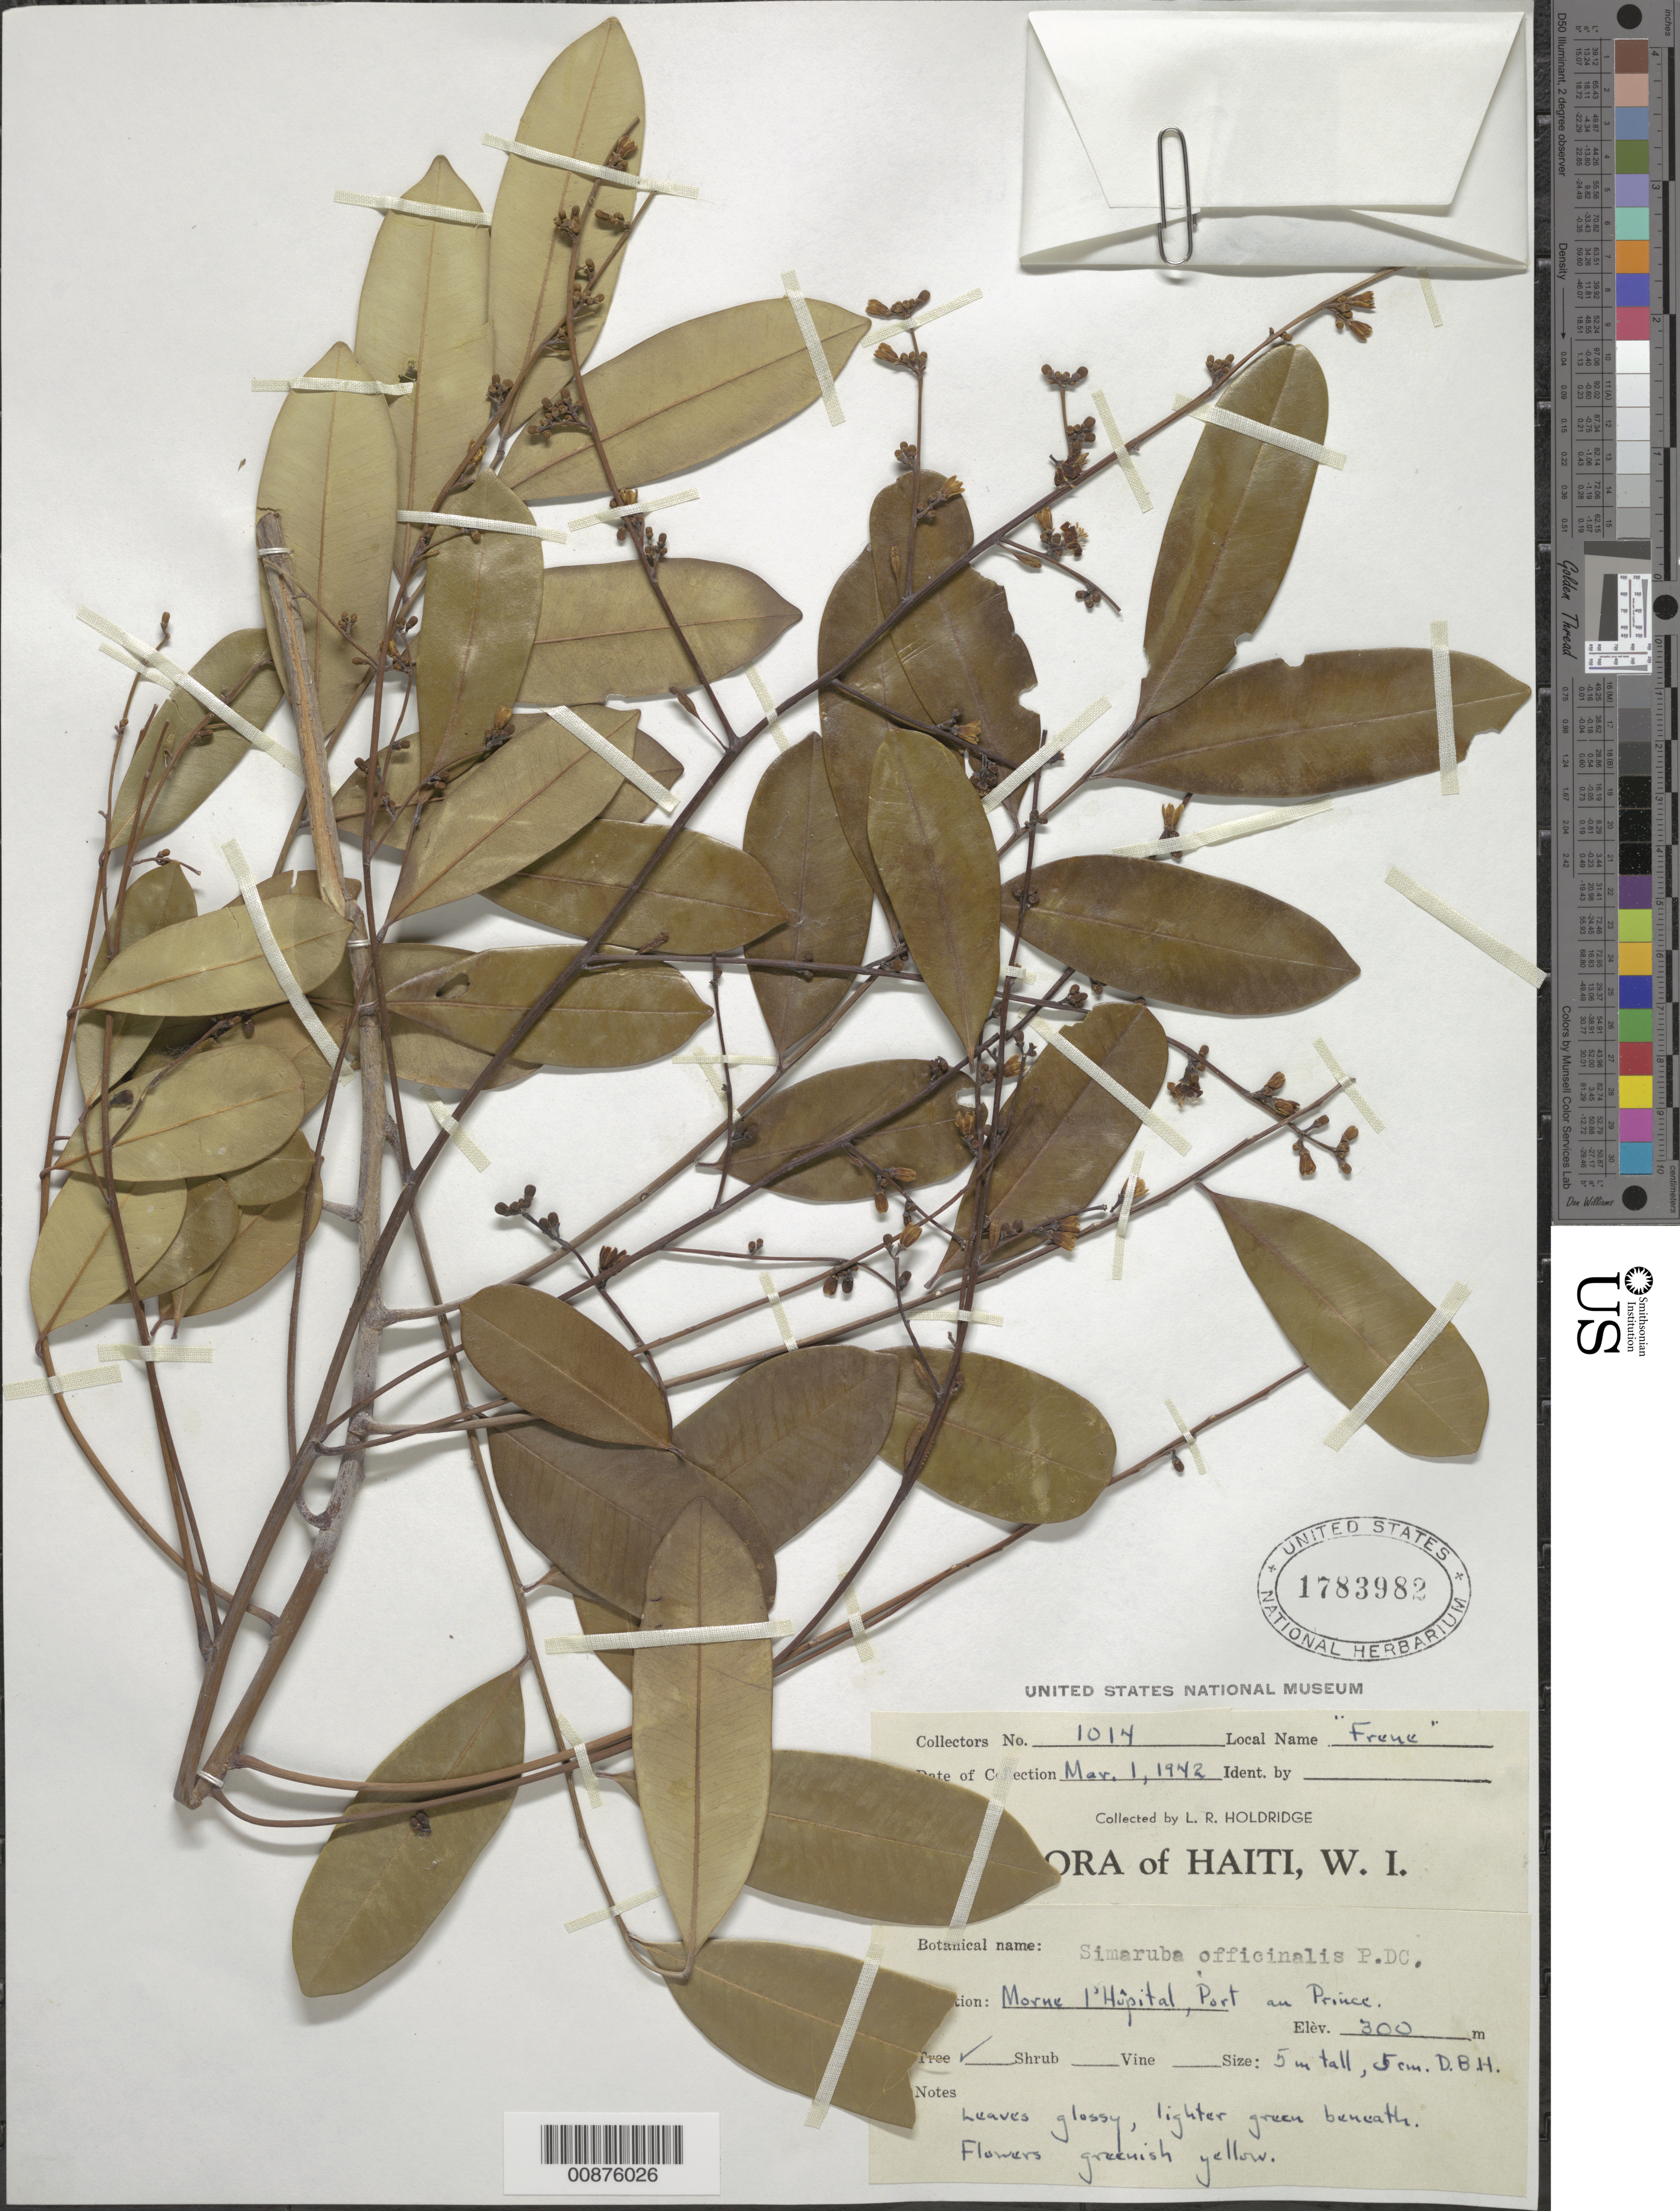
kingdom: Plantae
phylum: Tracheophyta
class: Magnoliopsida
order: Sapindales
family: Simaroubaceae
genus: Simarouba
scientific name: Simarouba glauca var. latifolia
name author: Cronq.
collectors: L. Holdridge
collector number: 1014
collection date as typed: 01 Mar 1942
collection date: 1942-03-01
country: Haiti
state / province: Ouest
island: Hispaniola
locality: Morne l'Hôpital, Port au Prince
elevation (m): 300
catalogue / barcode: US 1783982